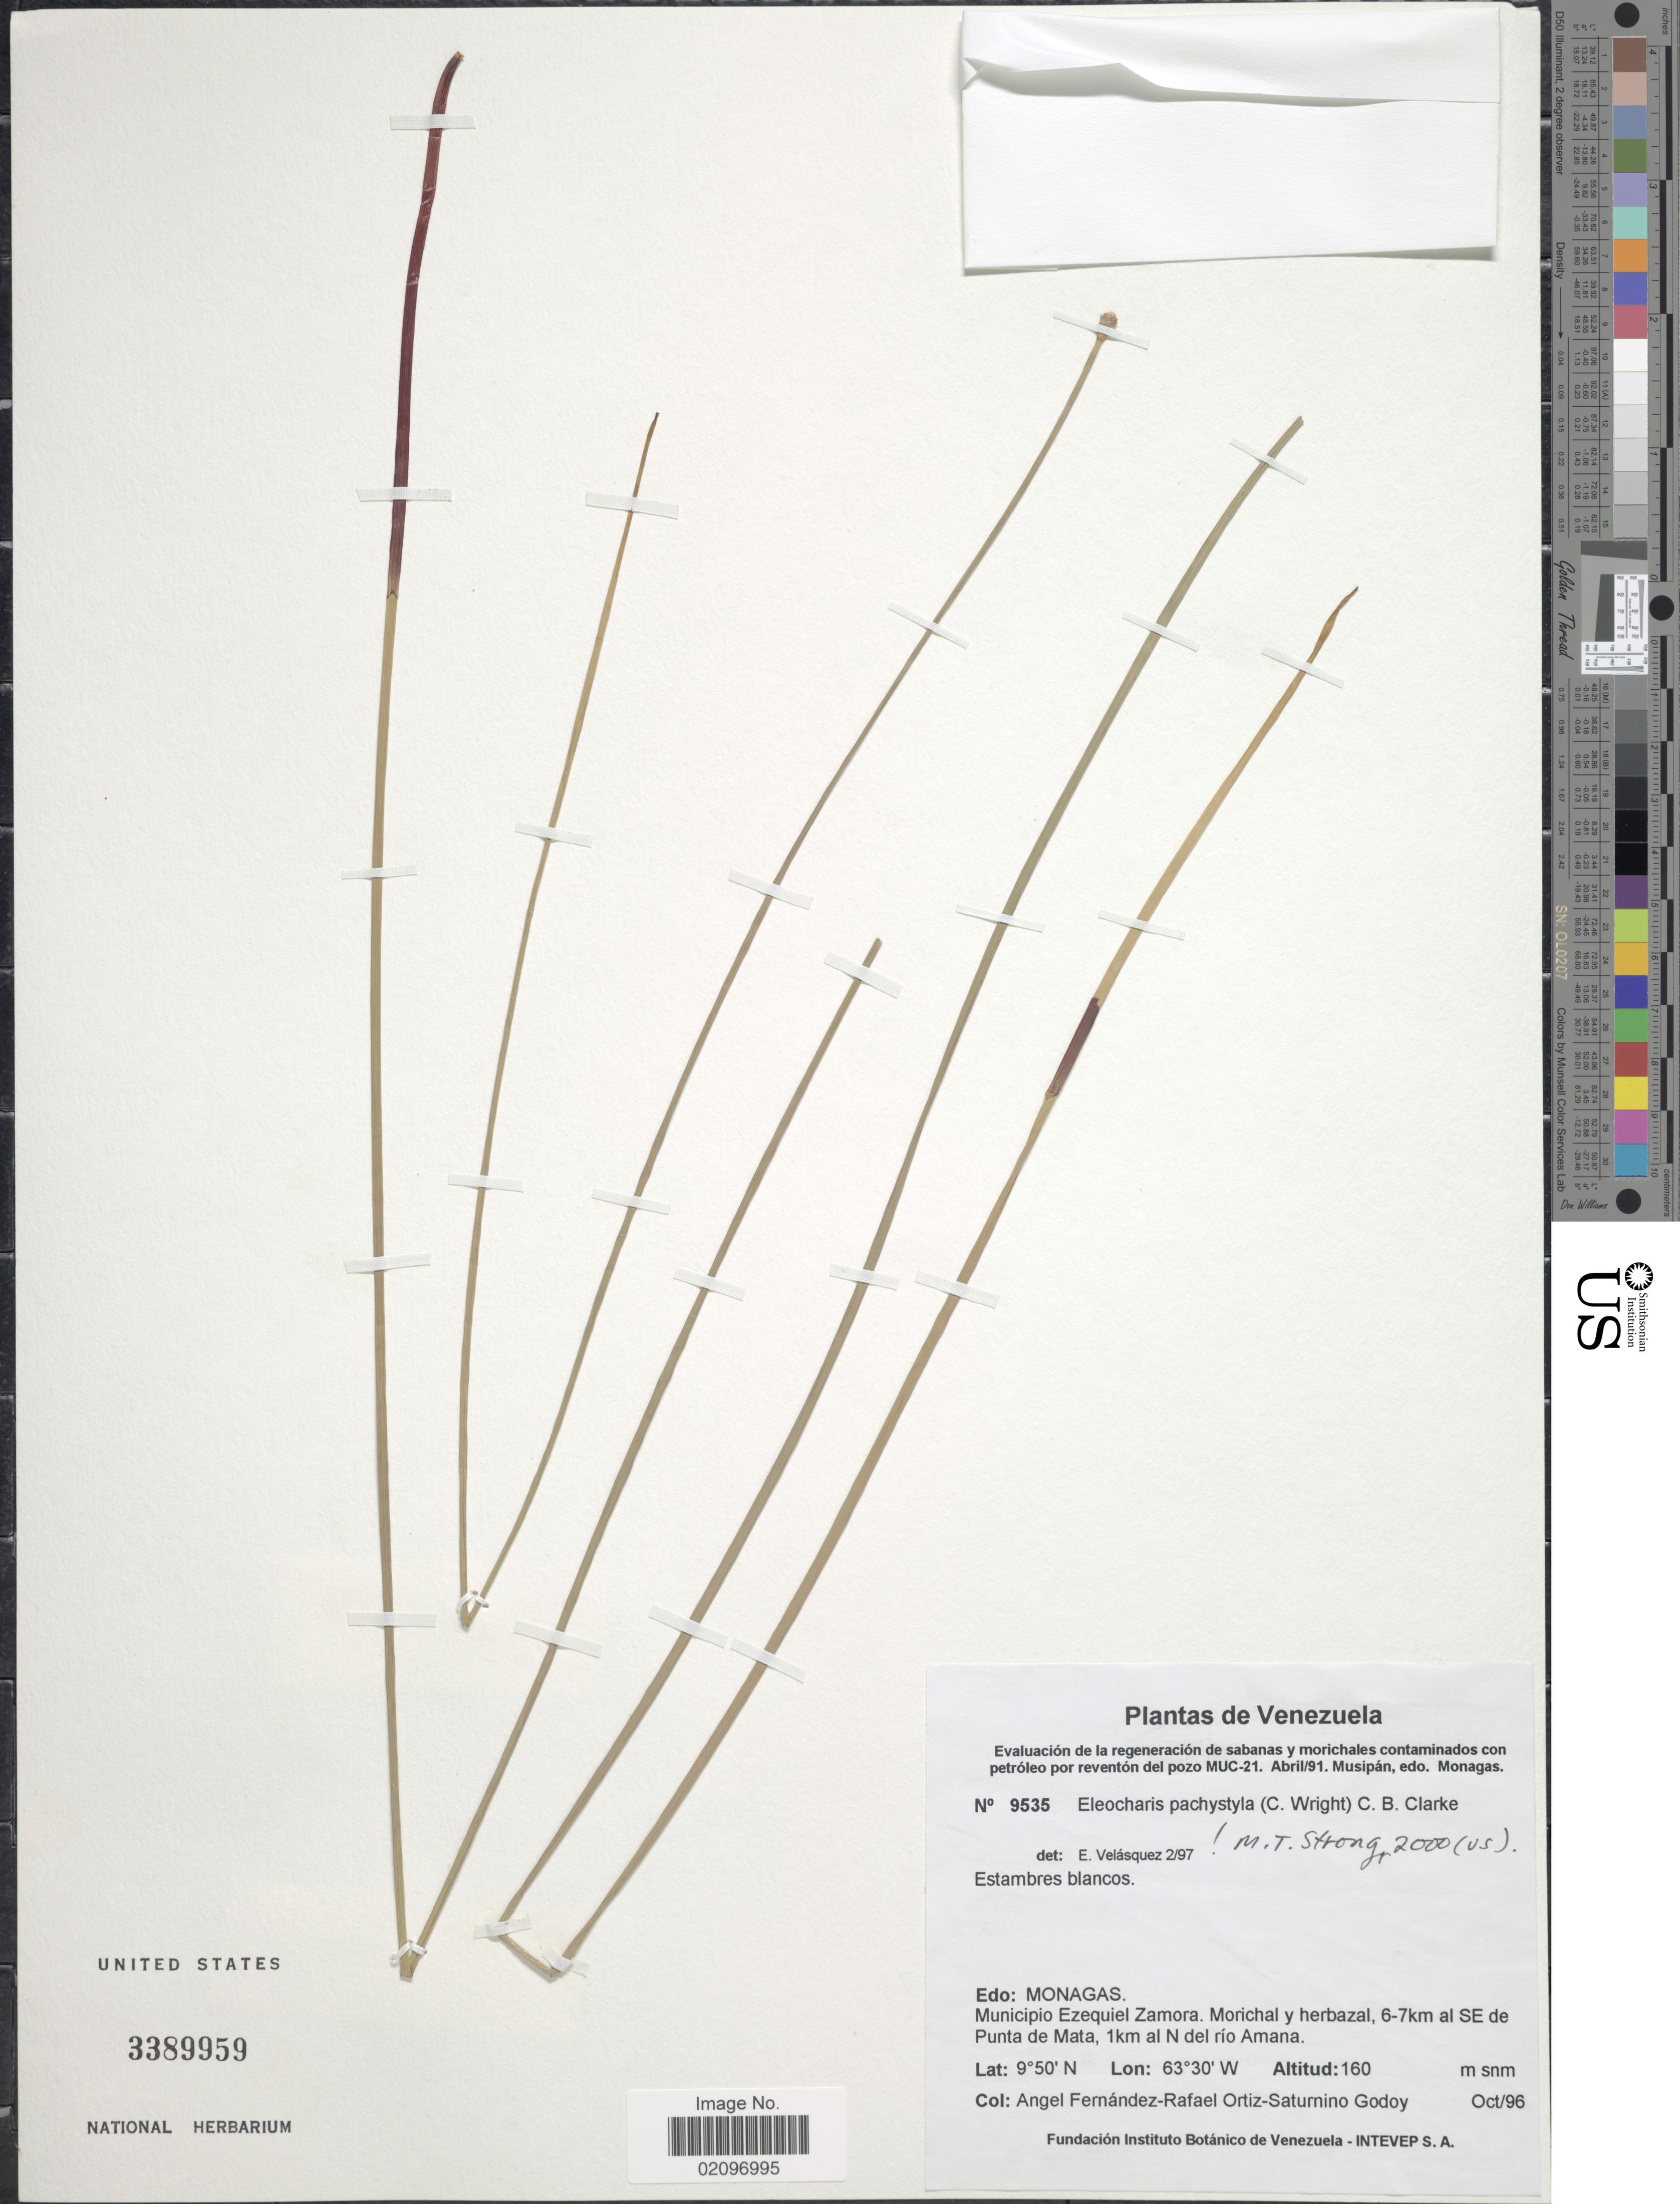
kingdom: Plantae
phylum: Tracheophyta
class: Liliopsida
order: Poales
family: Cyperaceae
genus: Eleocharis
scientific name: Eleocharis pachystyla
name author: (C. Wright) C.B. Clarke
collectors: Á. Fernández, R. Ortiz & S. Godoy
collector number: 9535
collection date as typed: Transcribed d/m/y: /10/96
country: Venezuela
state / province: Monagas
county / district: Ezequiel Zamora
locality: Morichal y herbazal, 6-7 km al SE de Punta de Mata, 1 km al N del rio Amana.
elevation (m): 160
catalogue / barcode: US 3389959